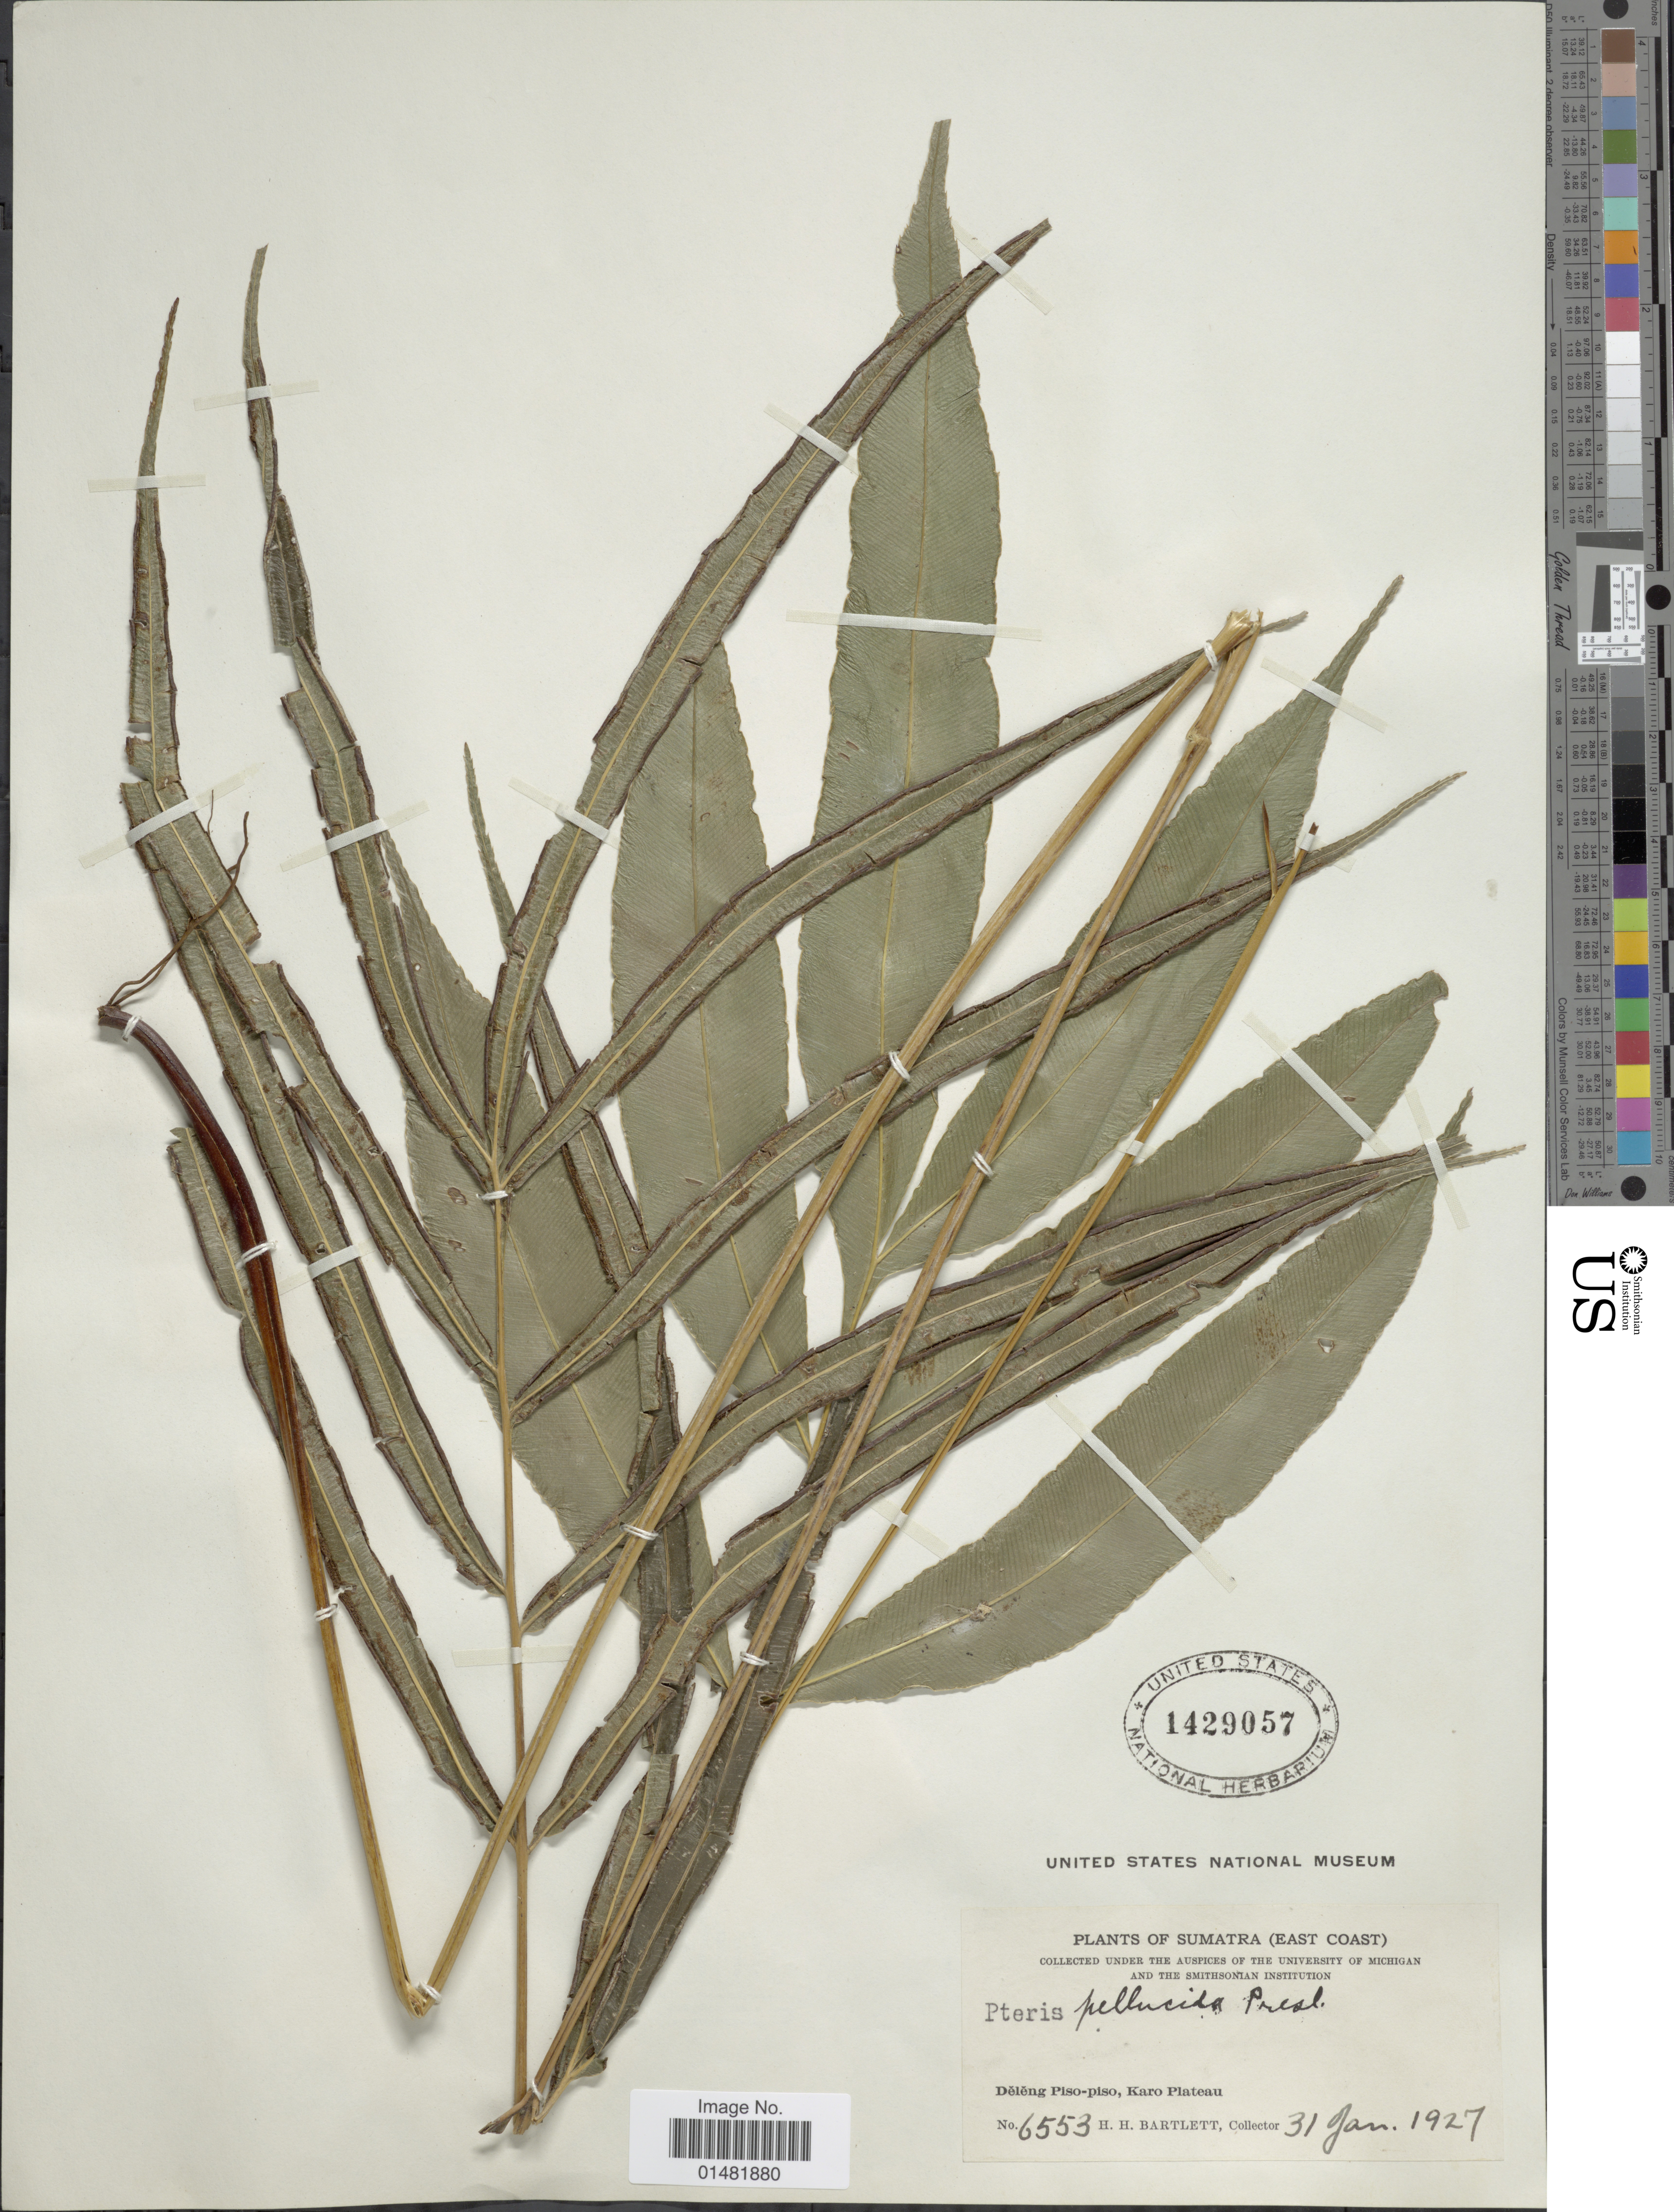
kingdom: Plantae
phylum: Tracheophyta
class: Polypodiopsida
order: Polypodiales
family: Pteridaceae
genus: Pteris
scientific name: Pteris pellucida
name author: C. Presl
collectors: H. H. Bartlett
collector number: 6553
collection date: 1927-01-31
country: Indonesia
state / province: Sumatra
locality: (East coast), Deleng Piso-piso, Karo Plateau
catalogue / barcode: US 1429057